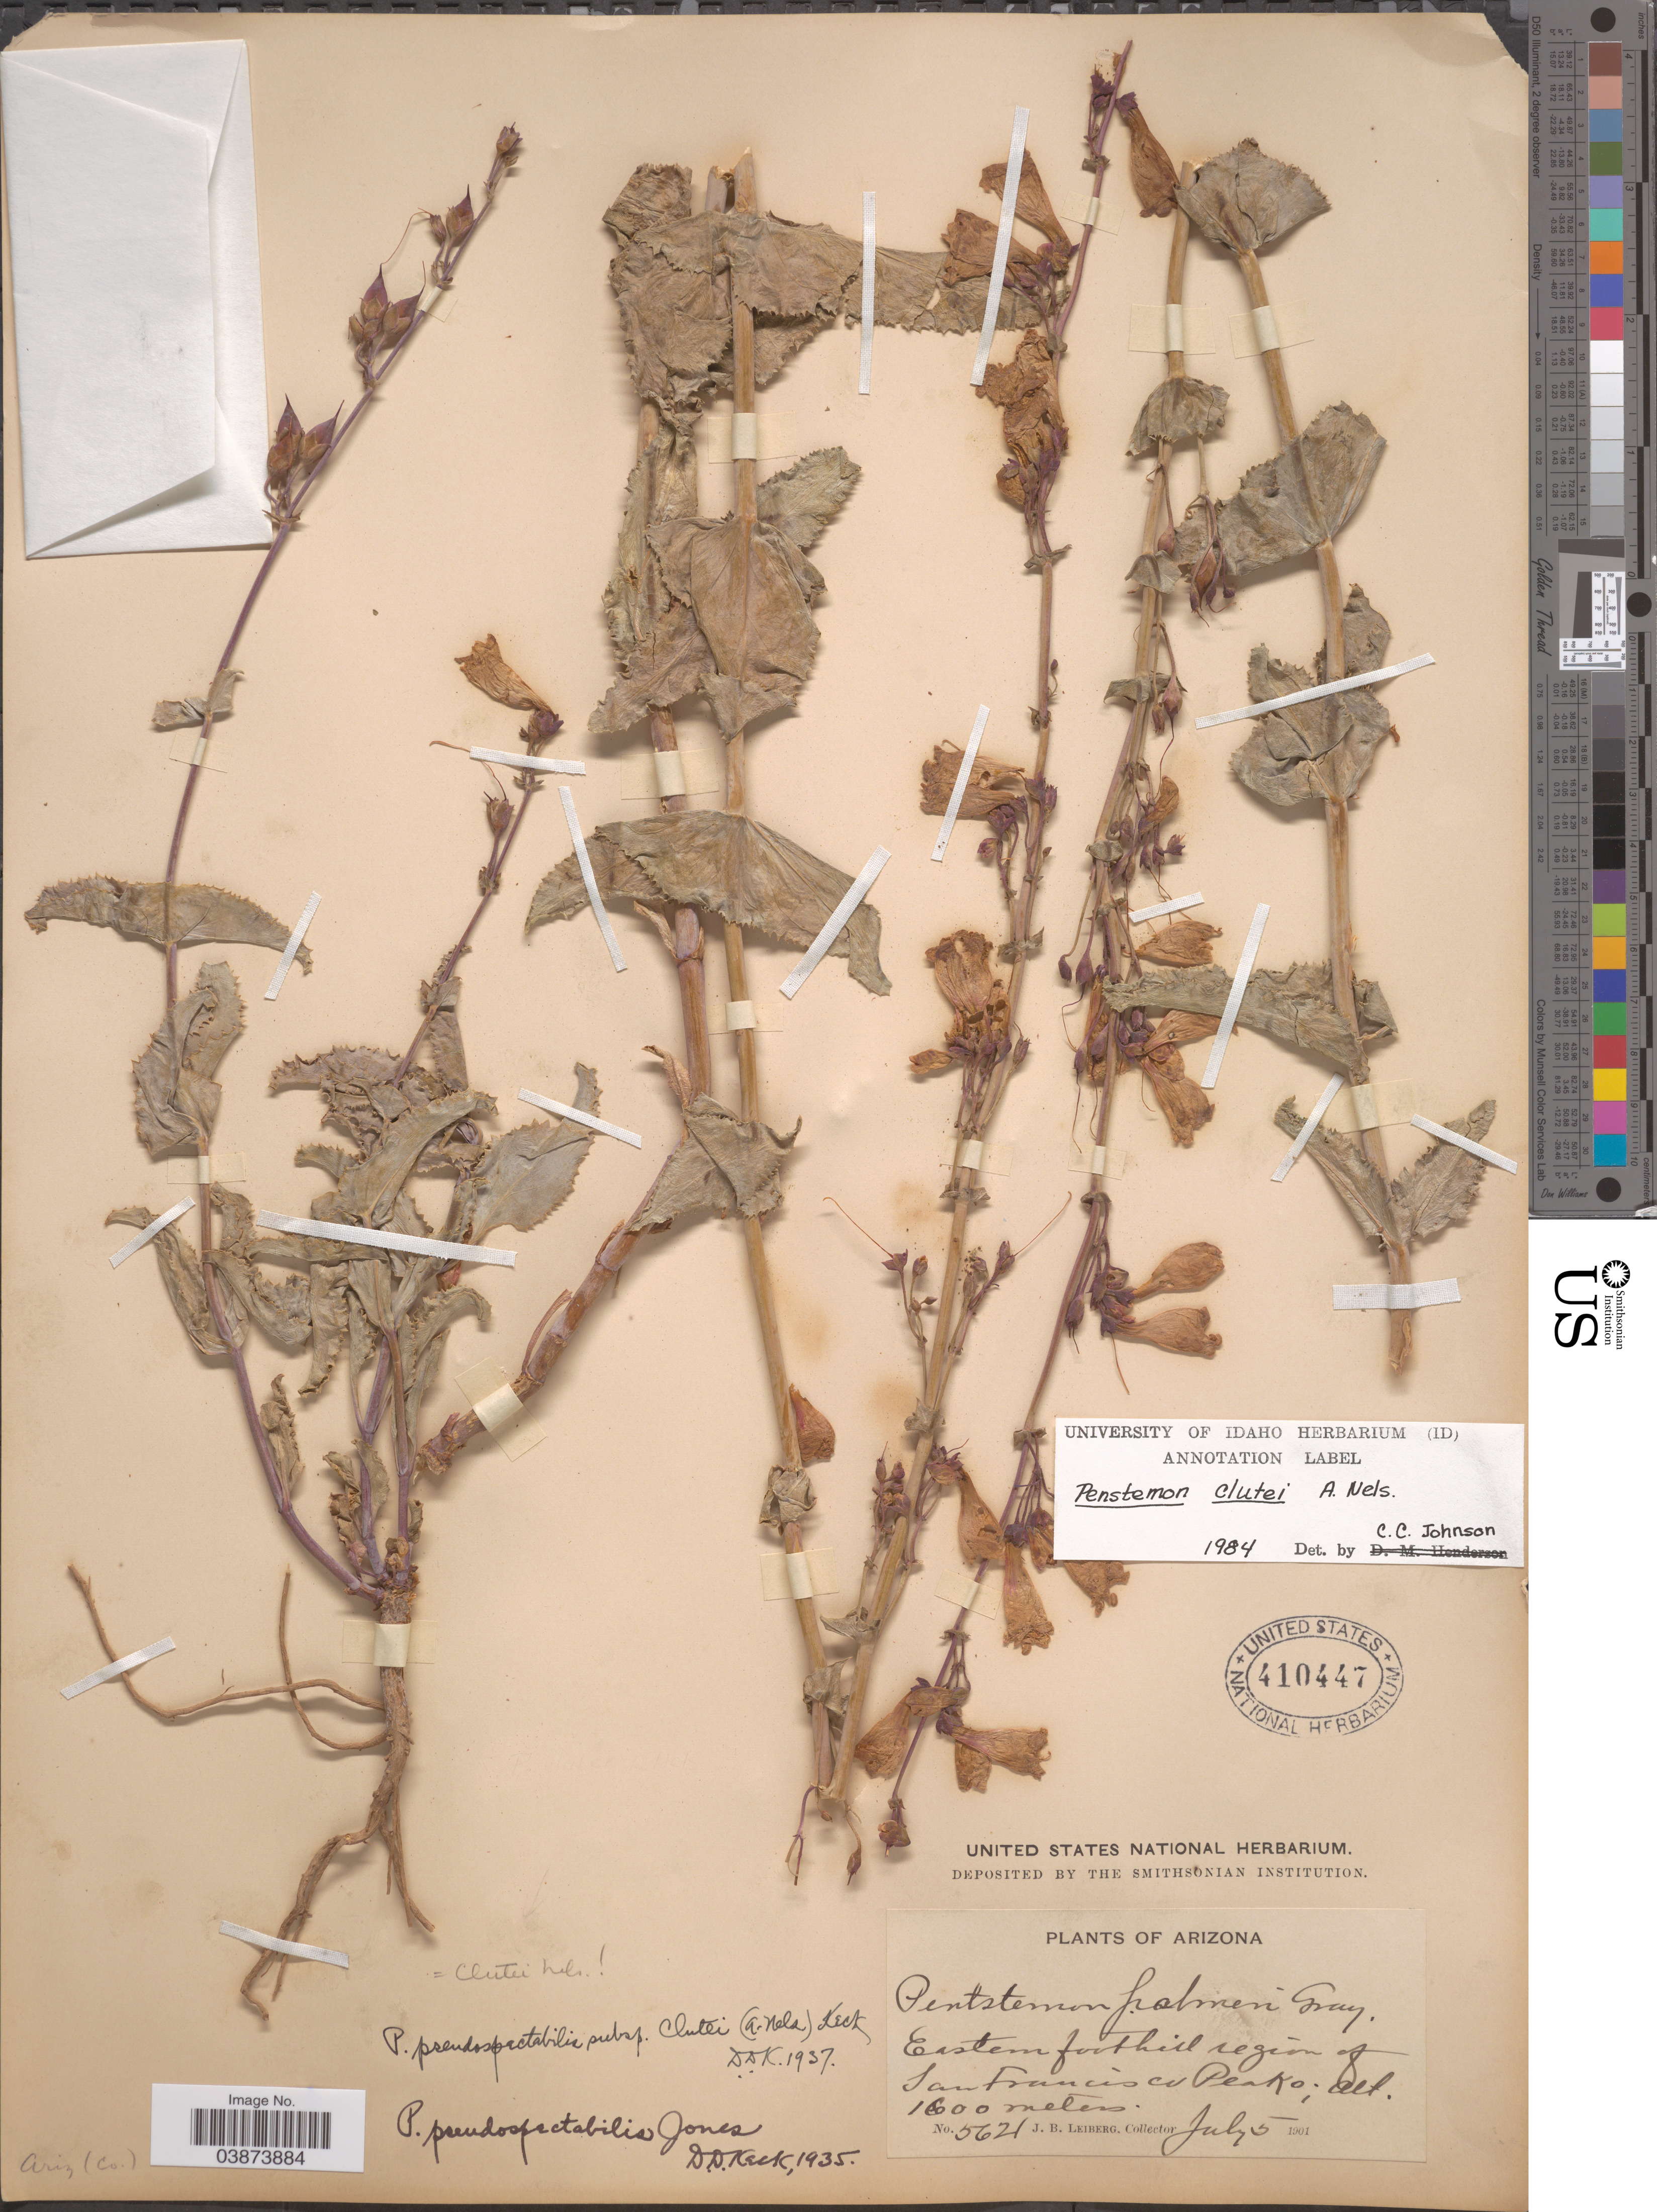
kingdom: Plantae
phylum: Tracheophyta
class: Magnoliopsida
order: Lamiales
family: Plantaginaceae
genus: Penstemon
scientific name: Penstemon clutei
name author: A. Nelson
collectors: J. B. Leiberg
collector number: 5621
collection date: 1901-07-05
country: United States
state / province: Arizona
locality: Eastern foothill region of San Francisco Peaks.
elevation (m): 1600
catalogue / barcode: US 410447